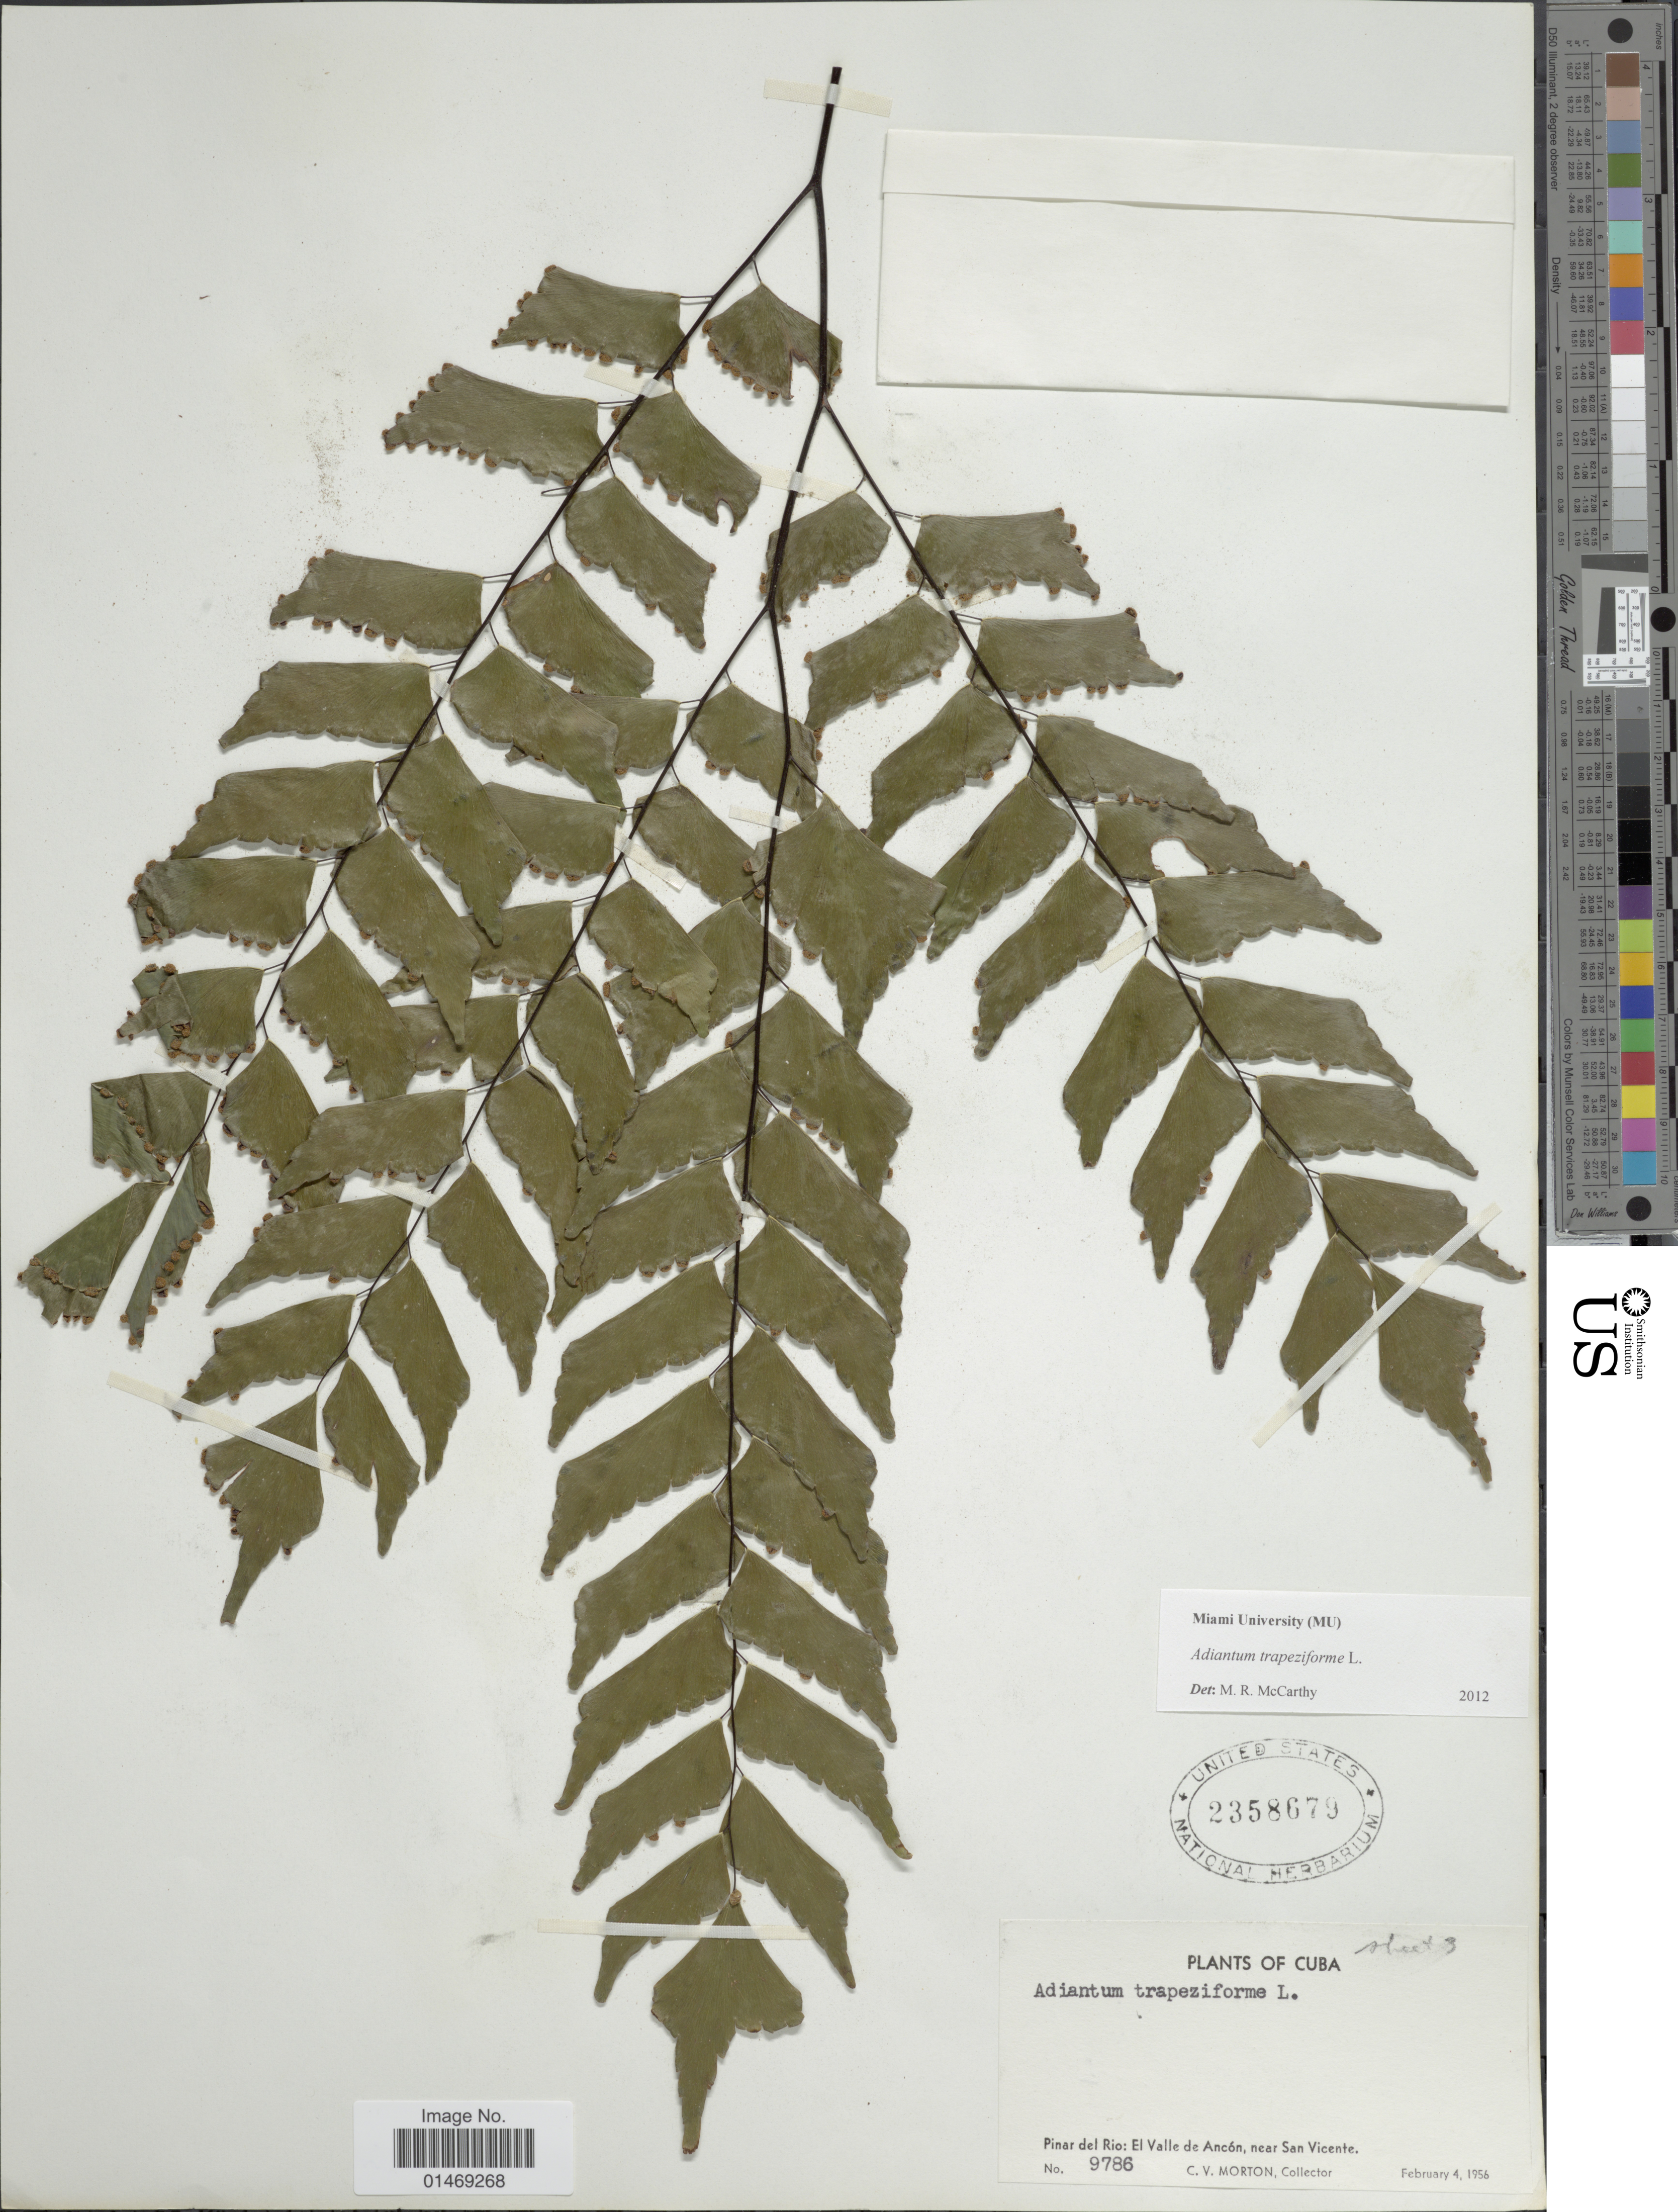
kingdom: Plantae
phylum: Tracheophyta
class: Polypodiopsida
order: Polypodiales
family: Pteridaceae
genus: Adiantum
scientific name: Adiantum trapeziforme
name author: L.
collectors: C. V. Morton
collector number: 9786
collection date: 1956-02-04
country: Cuba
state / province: Pinar del Río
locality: Cuba, El Valle Ancon, near San Vicente.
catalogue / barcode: US 2358679